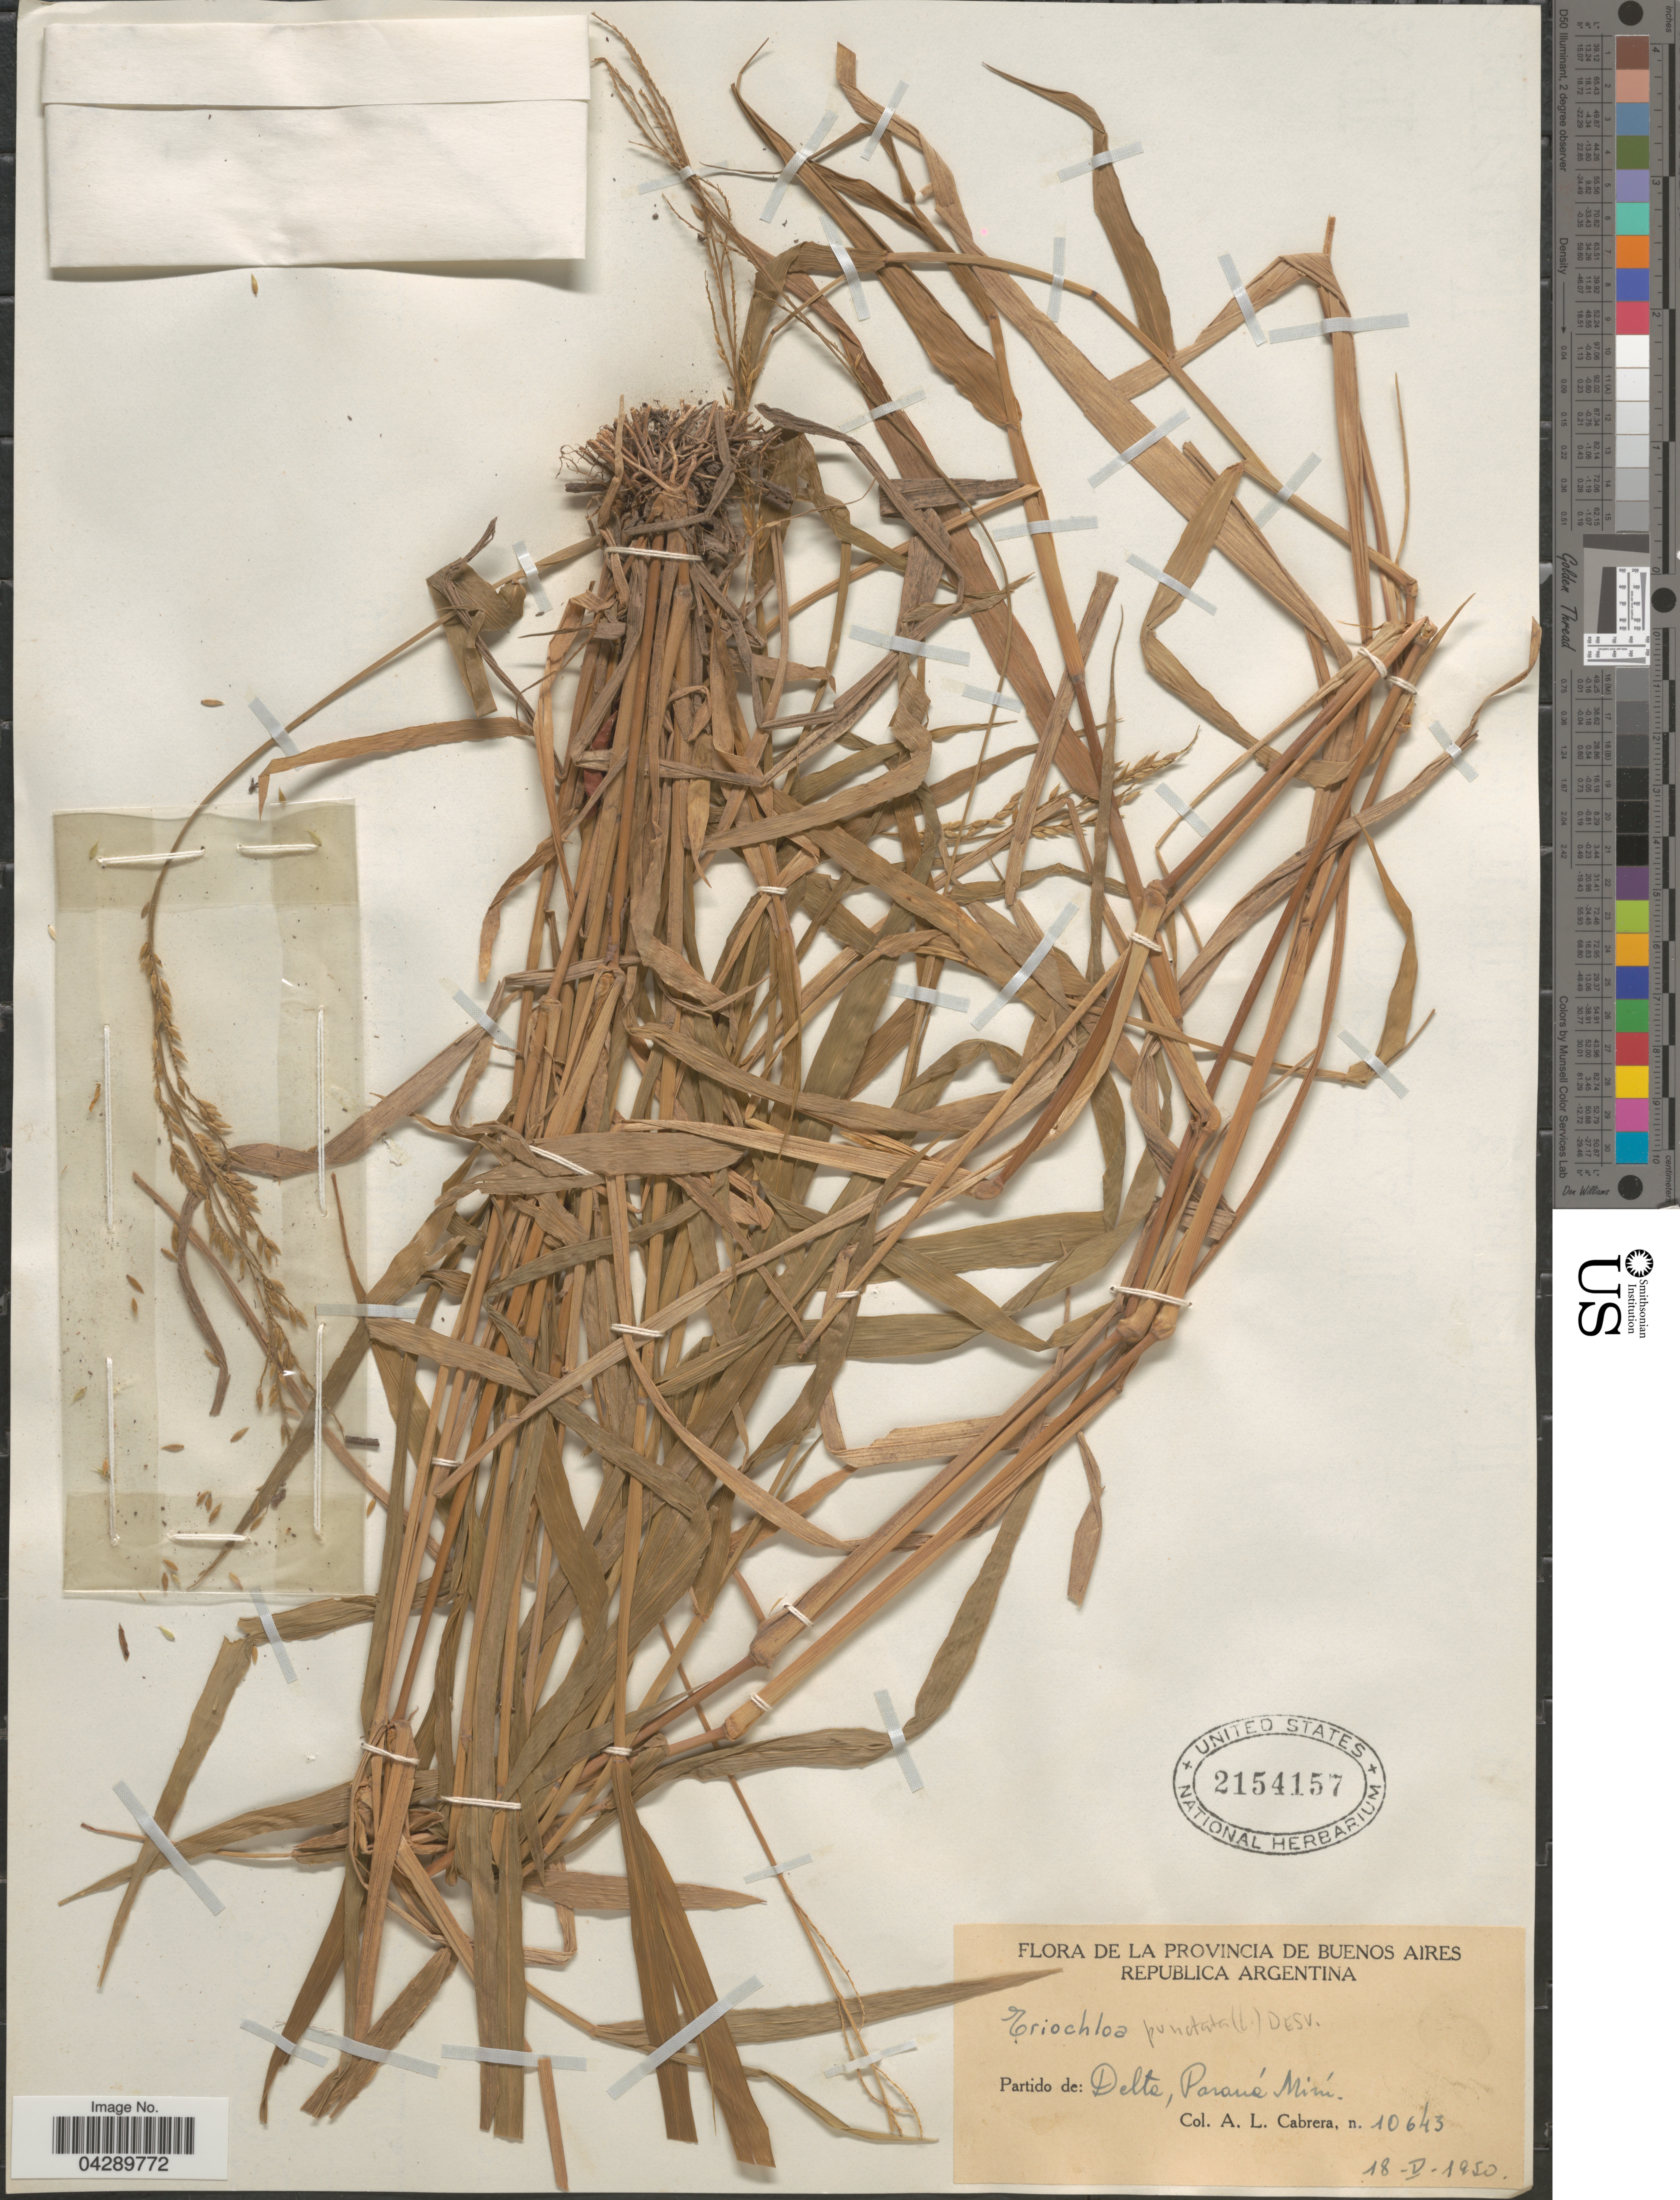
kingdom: Plantae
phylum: Tracheophyta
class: Liliopsida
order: Poales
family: Poaceae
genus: Eriochloa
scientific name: Eriochloa sp.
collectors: A. L. Cabrera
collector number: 10643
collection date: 1950-05-18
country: Argentina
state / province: Buenos Aires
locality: Republica Argentina. Partido de: Delta, Paraná Mini.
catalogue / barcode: US 2154157